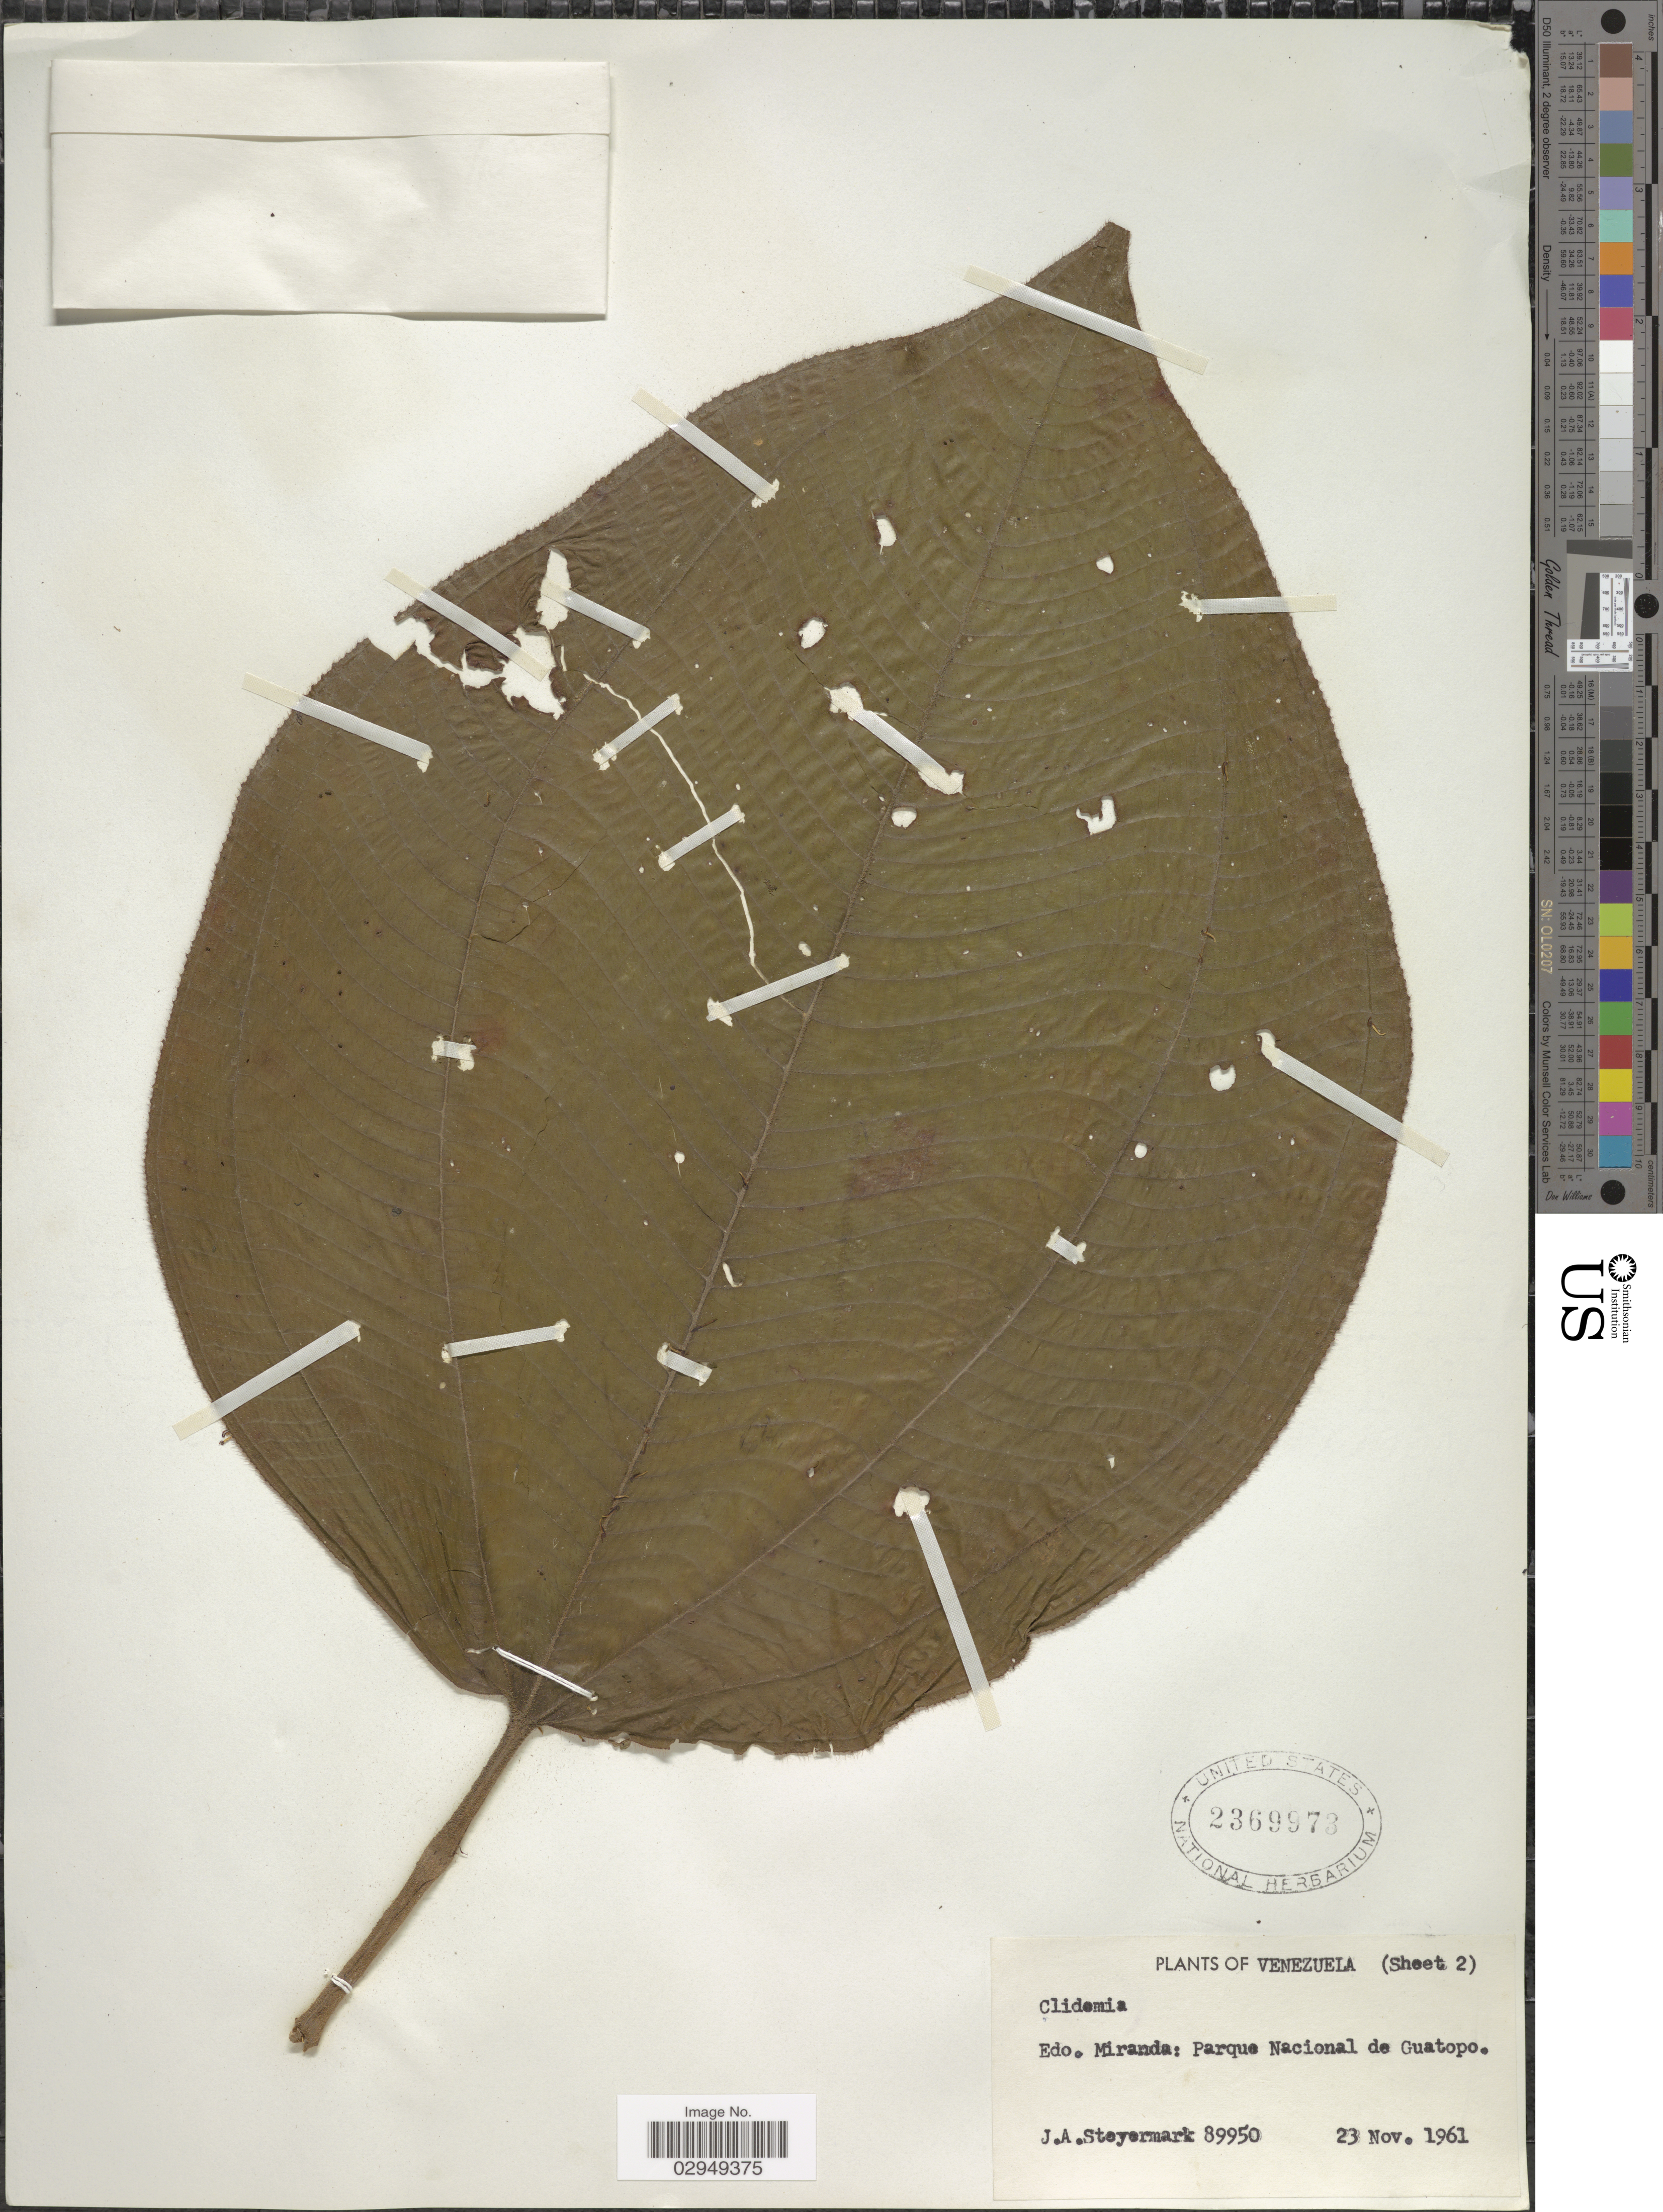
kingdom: Plantae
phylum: Tracheophyta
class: Magnoliopsida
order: Myrtales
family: Melastomataceae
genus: Clidemia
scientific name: Clidemia grandifolia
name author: Cogn.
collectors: J. Steyermark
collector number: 89950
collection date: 1961-11-23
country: Venezuela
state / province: Miranda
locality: Edo. Miranda: Parque Nacional de Guatopo.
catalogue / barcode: US 2369973